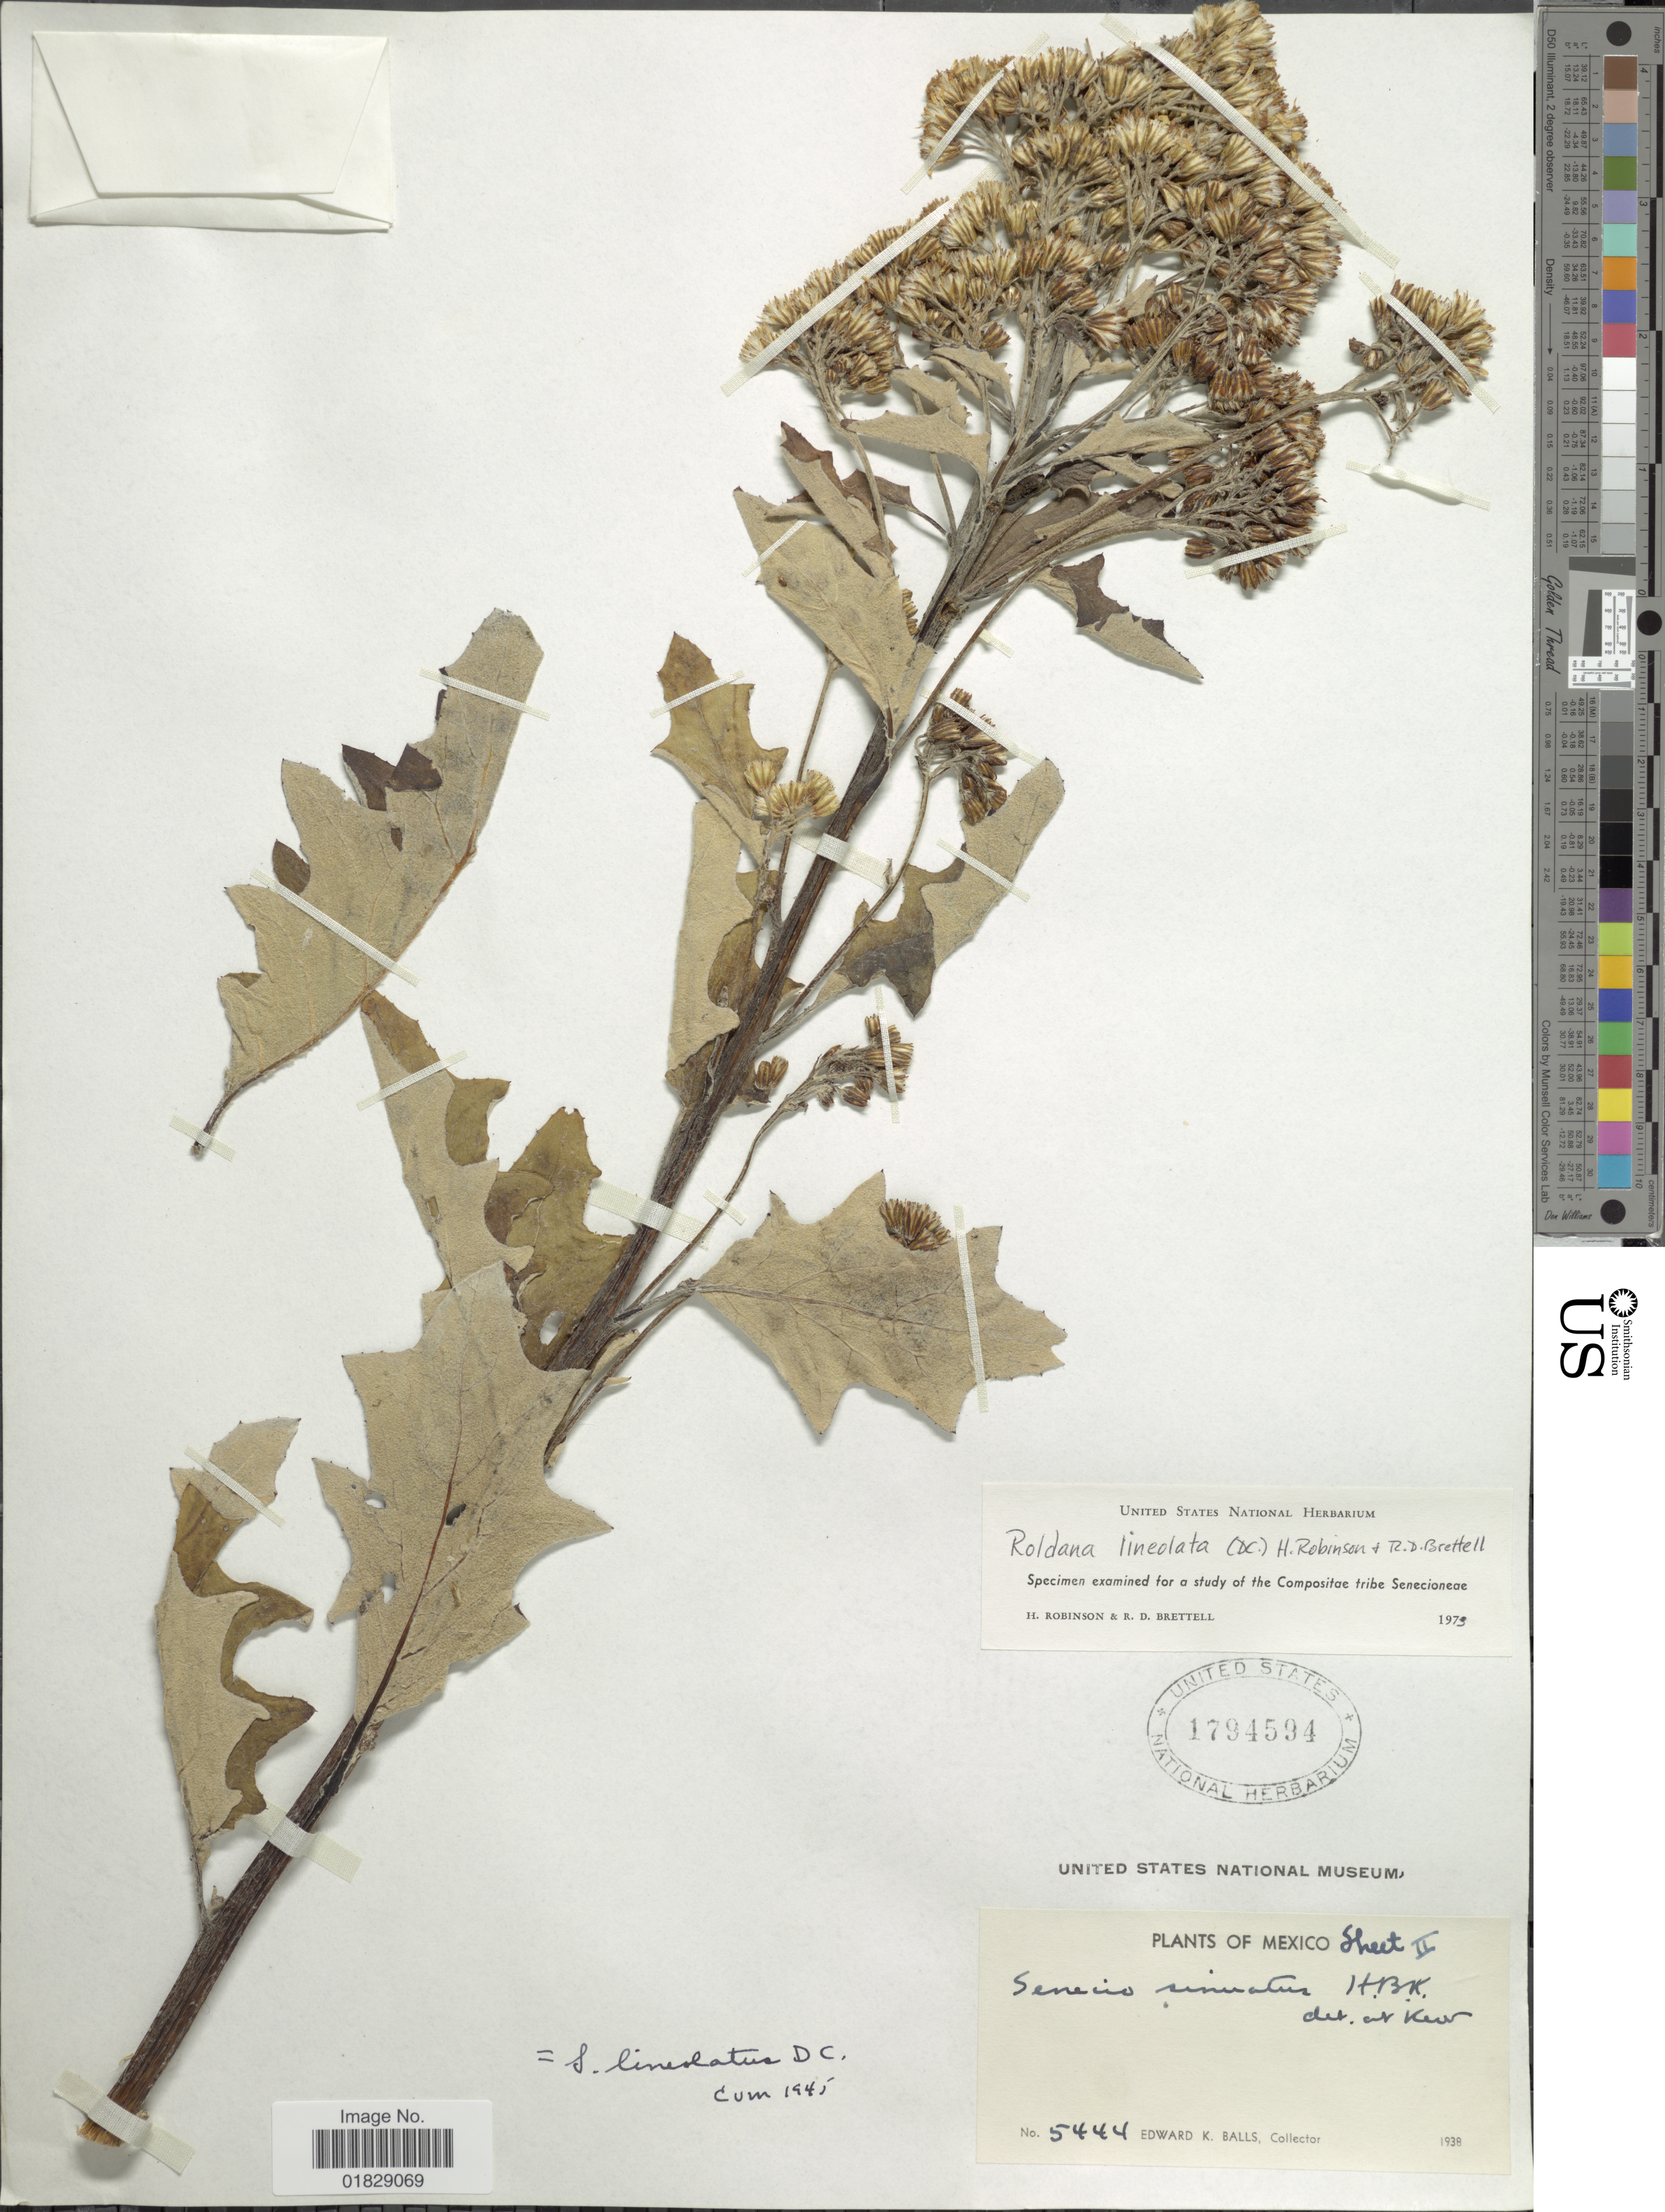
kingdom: Plantae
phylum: Tracheophyta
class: Magnoliopsida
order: Asterales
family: Asteraceae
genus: Roldana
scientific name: Roldana sinuata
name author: B.L. Turner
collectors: E. K. Balls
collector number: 5444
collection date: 1938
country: Mexico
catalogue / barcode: US 1794594